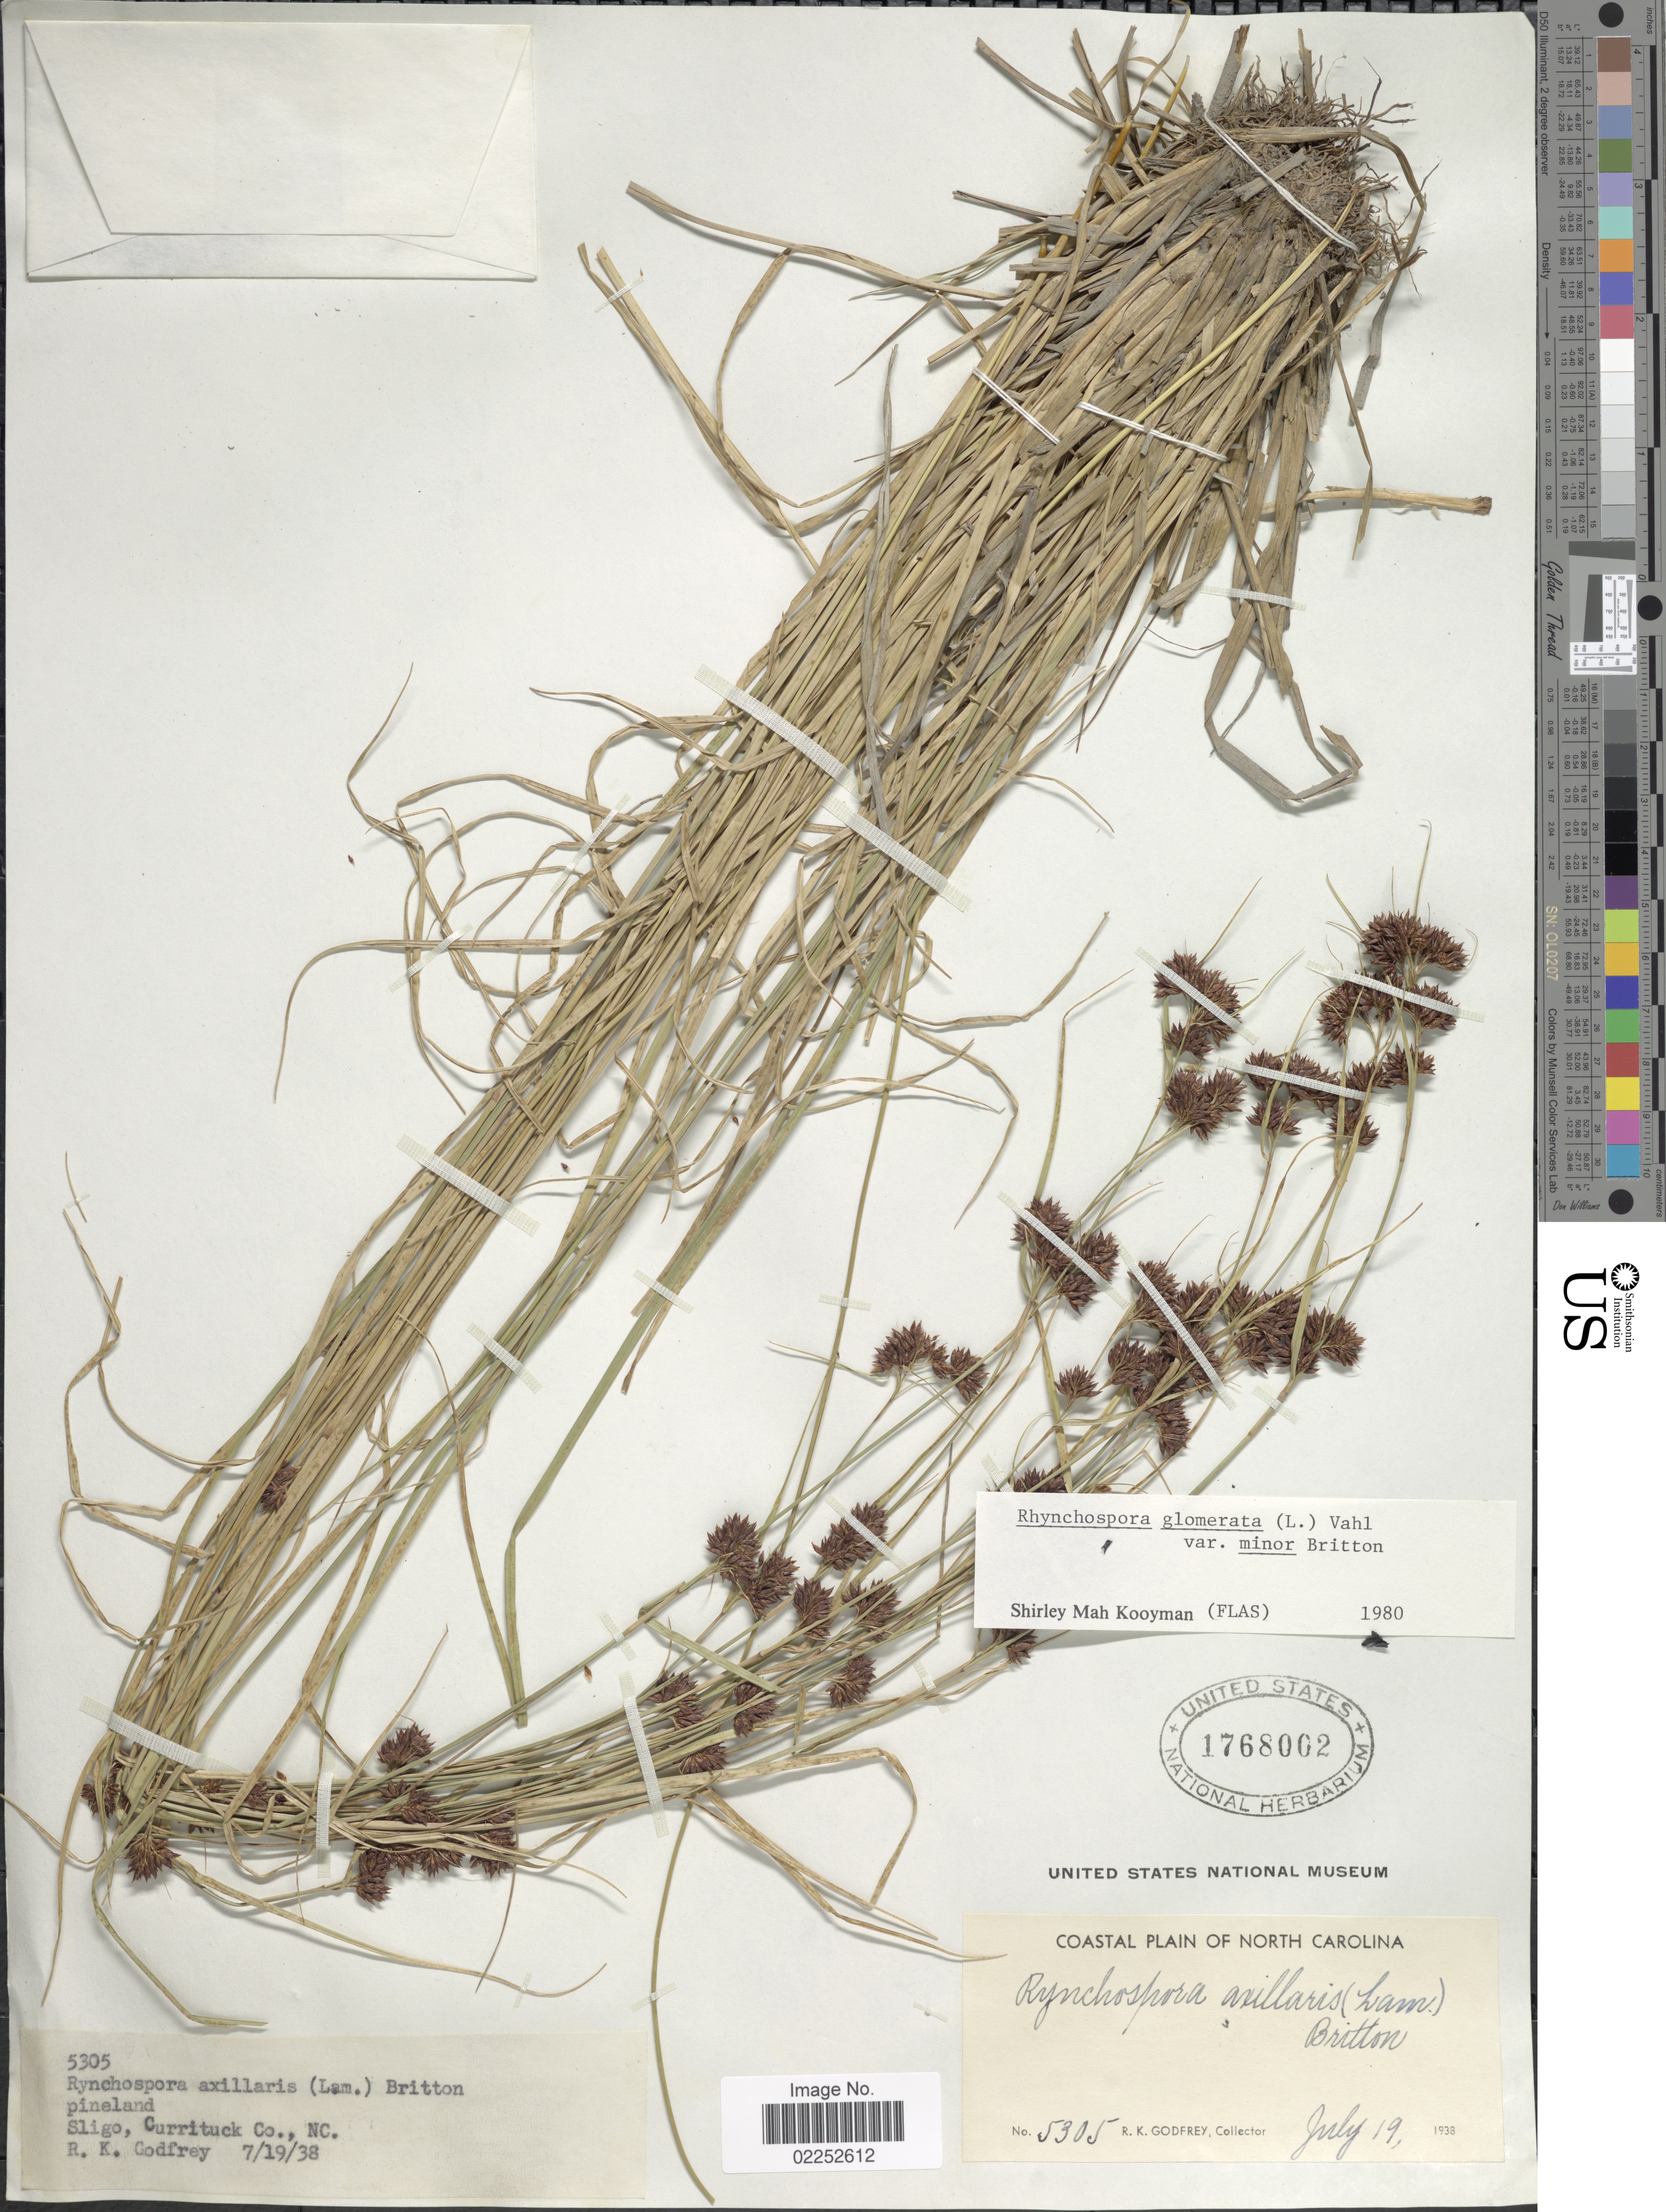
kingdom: Plantae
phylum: Tracheophyta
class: Liliopsida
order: Poales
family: Cyperaceae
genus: Rhynchospora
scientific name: Rhynchospora capitellata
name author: (Michx.) Vahl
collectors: R. K. Godfrey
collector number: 5305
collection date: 1938-07-19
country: United States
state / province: North Carolina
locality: Sligo, Currituck Co., Coastal Plain of North Carolina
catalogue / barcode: US 1768002